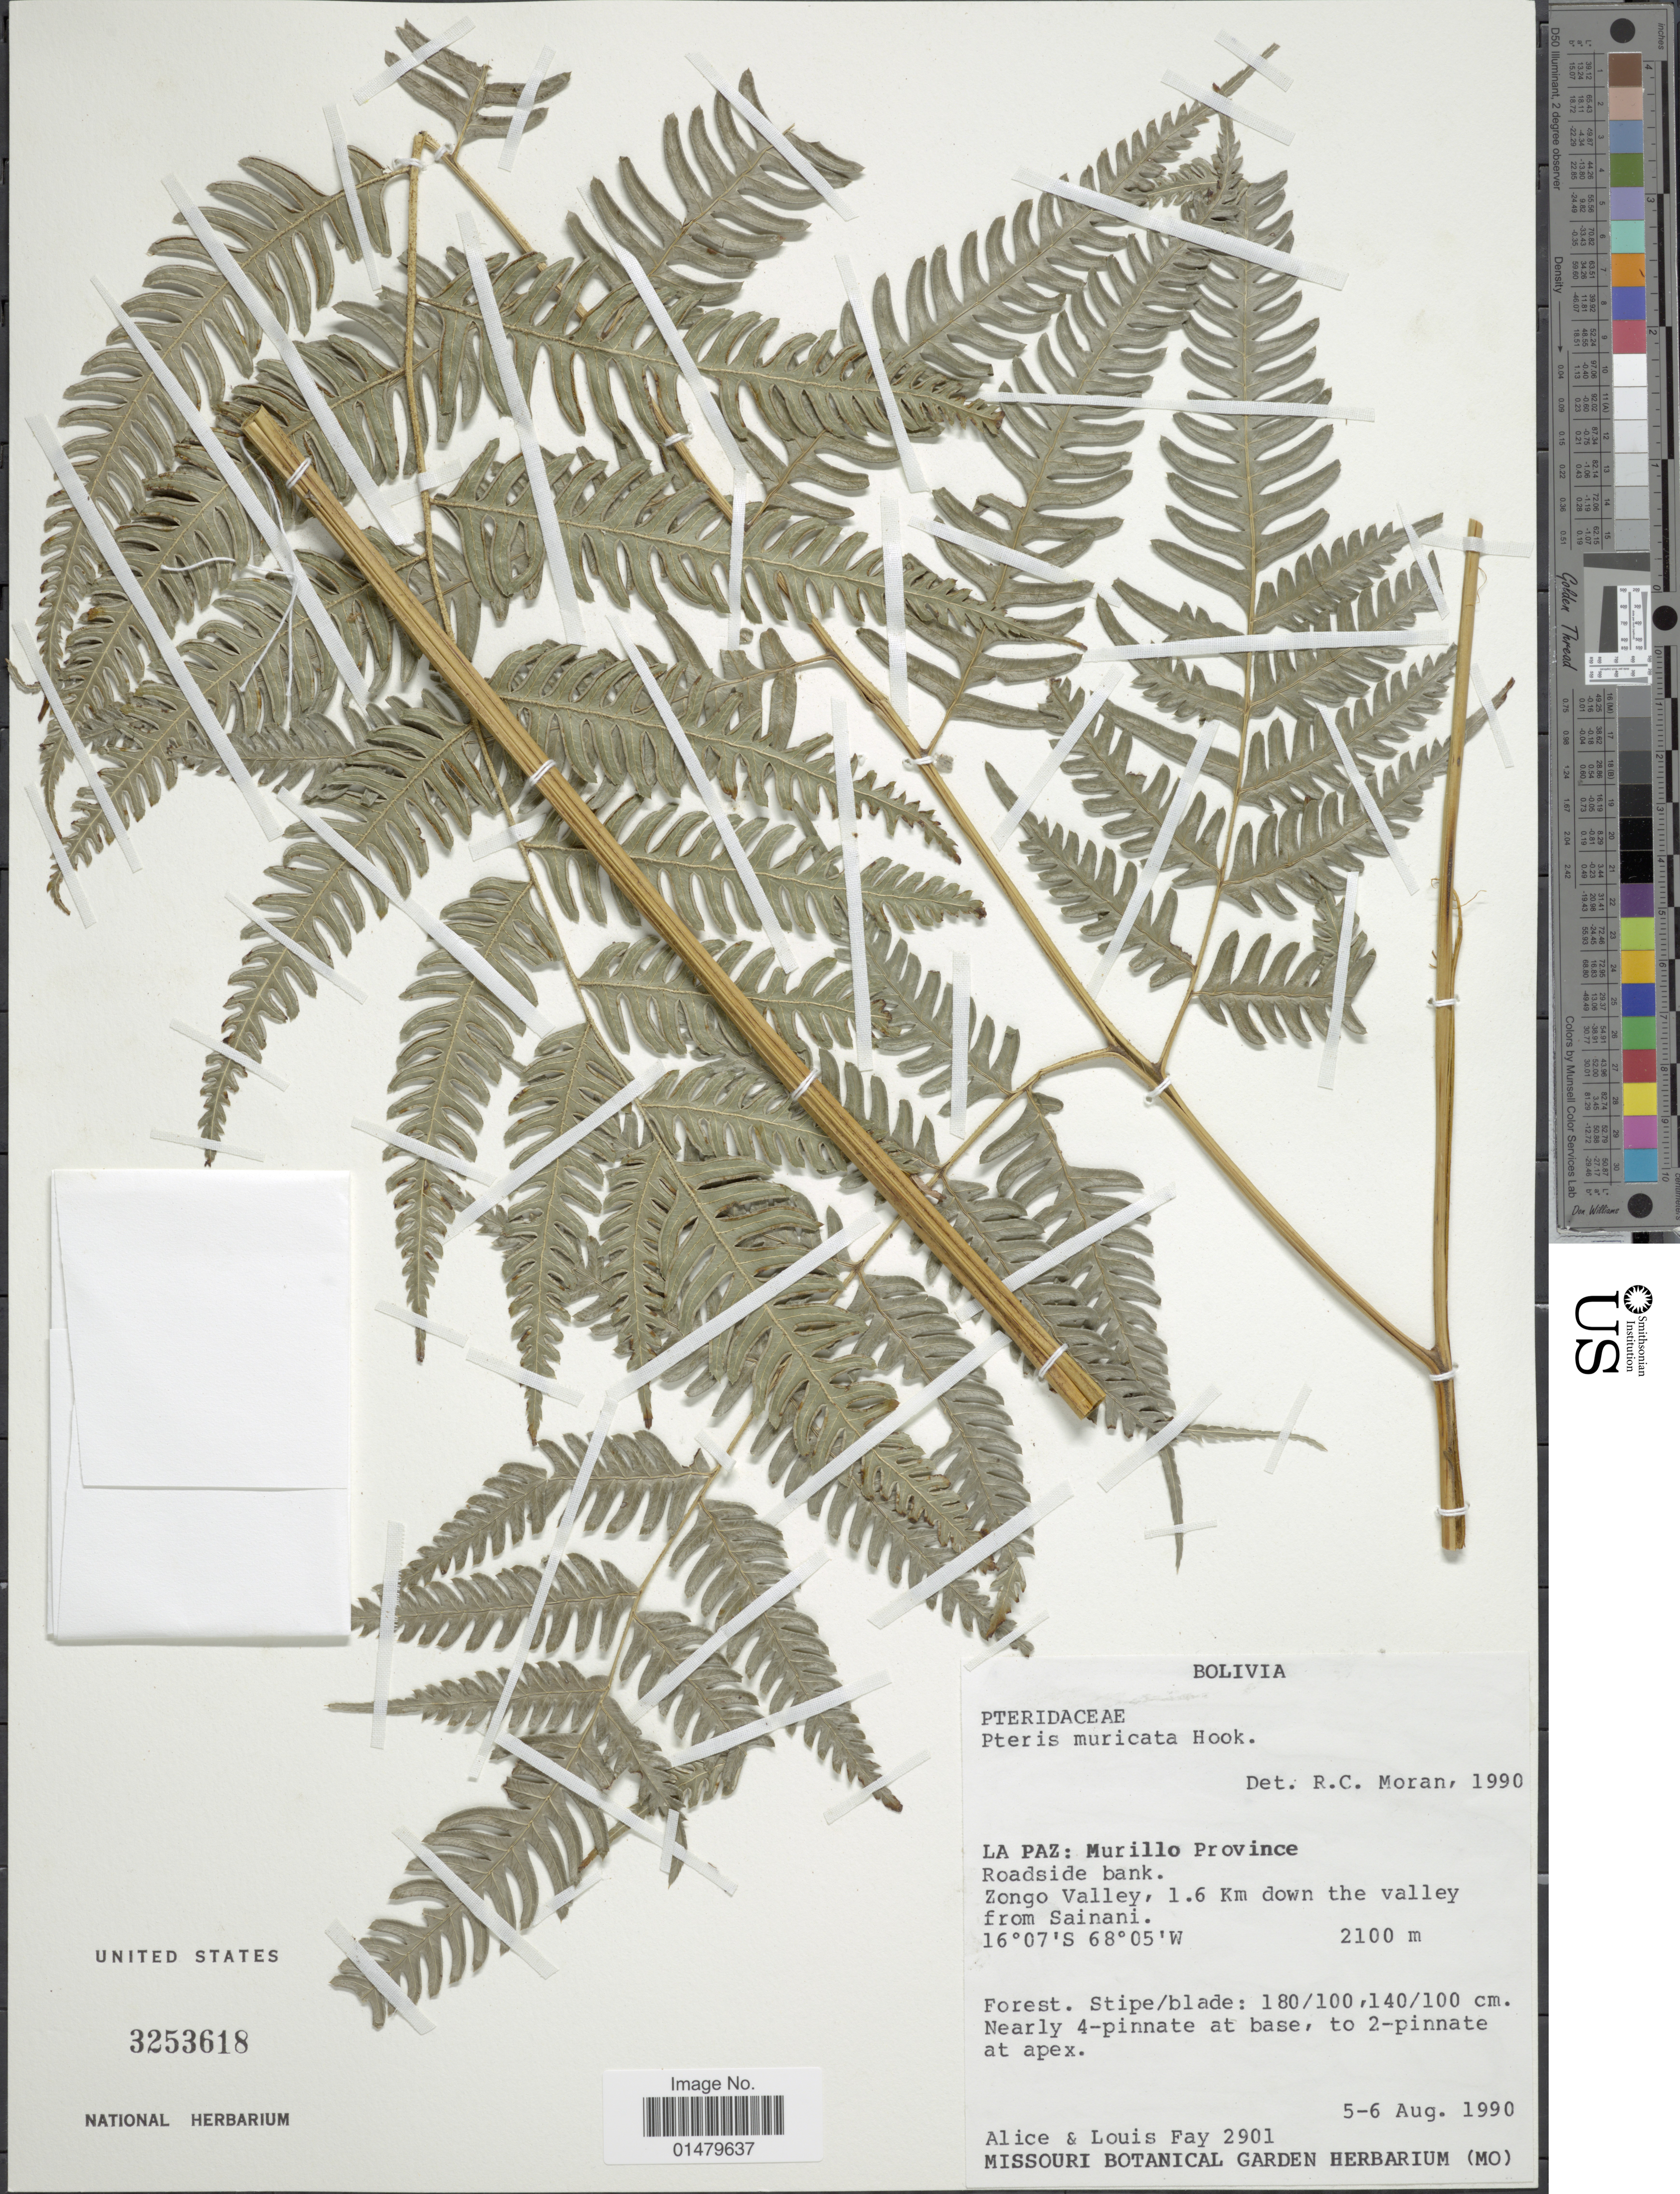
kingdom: Plantae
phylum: Tracheophyta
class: Polypodiopsida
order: Polypodiales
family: Pteridaceae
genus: Pteris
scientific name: Pteris muricata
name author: Rosenst.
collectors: A. Fay & L. Fay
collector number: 2901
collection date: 1990-06-05/1990-08-06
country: Bolivia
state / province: La Paz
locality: La Paz: Murillo Province. Roadside bank. Zongo Valley, 1.6 km down the valley from Sainani.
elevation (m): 2100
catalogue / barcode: US 3253618